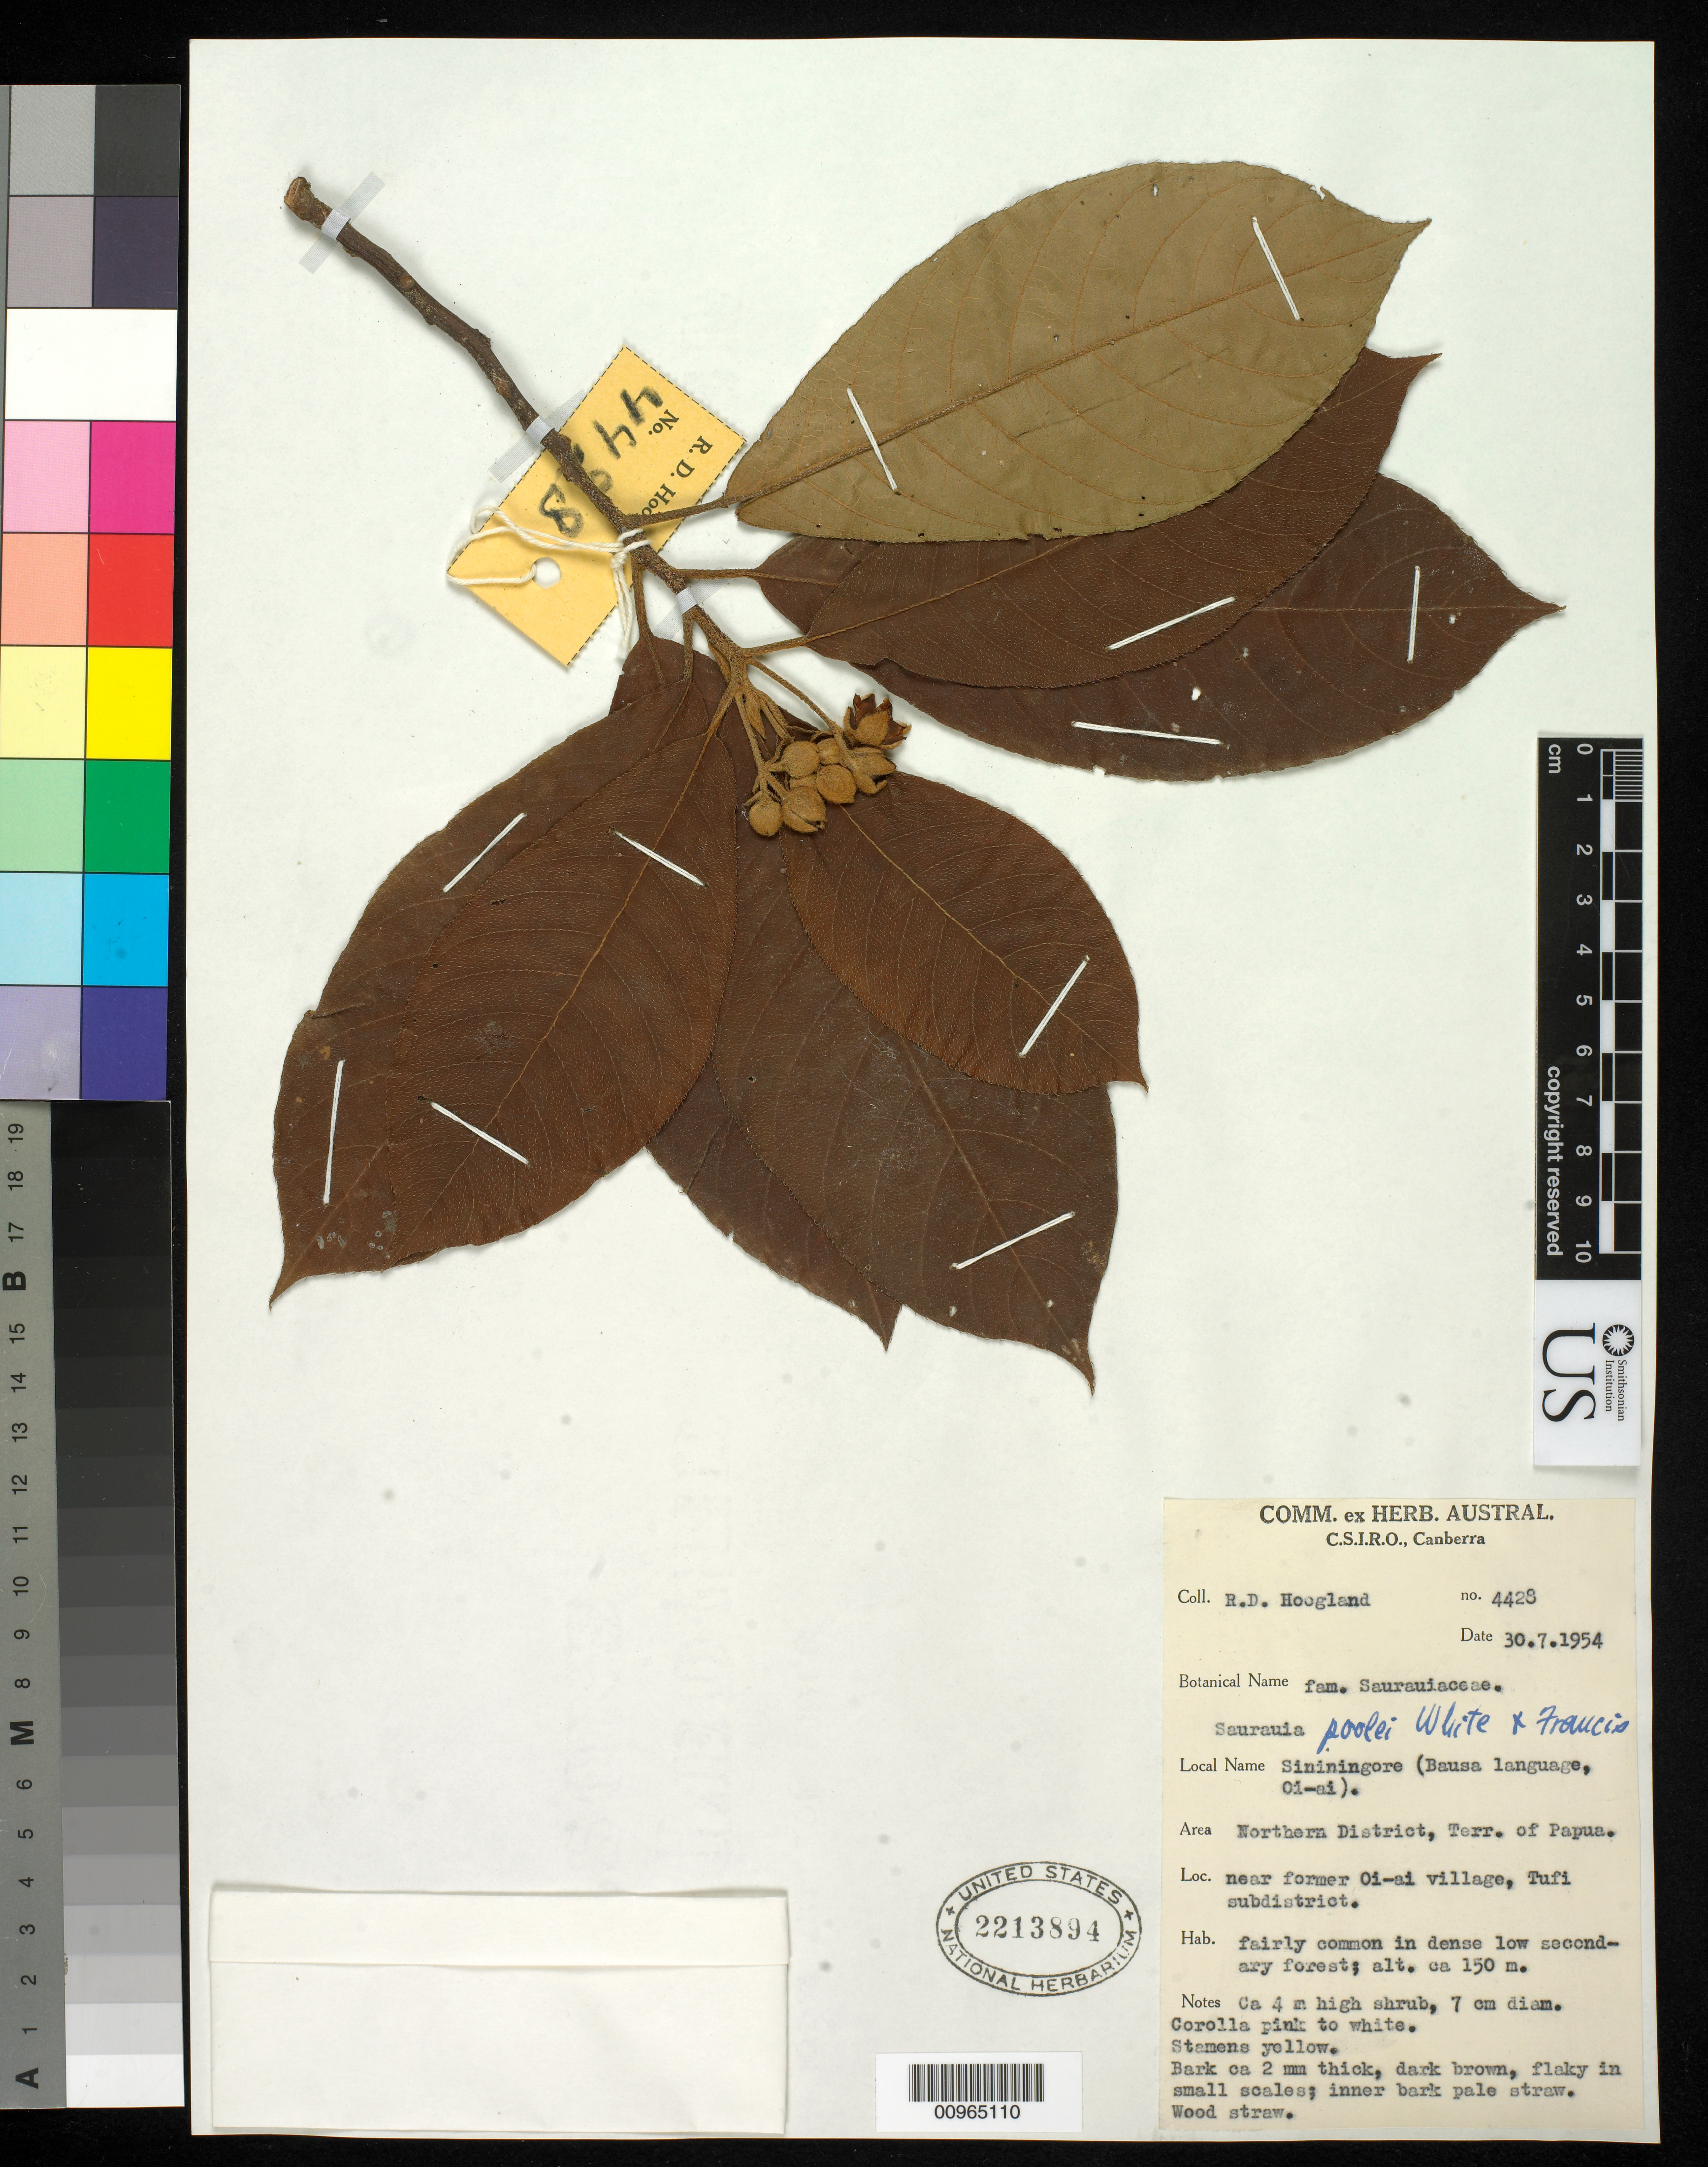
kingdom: Plantae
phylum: Tracheophyta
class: Magnoliopsida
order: Ericales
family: Actinidiaceae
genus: Saurauia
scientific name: Saurauia poolei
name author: C.T. White & W.D. Francis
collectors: R. D. Hoogland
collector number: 4428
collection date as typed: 30 Jul 1954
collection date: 1954-07-30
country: Papua New Guinea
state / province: Northern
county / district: Tufi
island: New Guinea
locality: Near former Oi-ai village, Tufi subdistrict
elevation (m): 150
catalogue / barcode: US 2213894